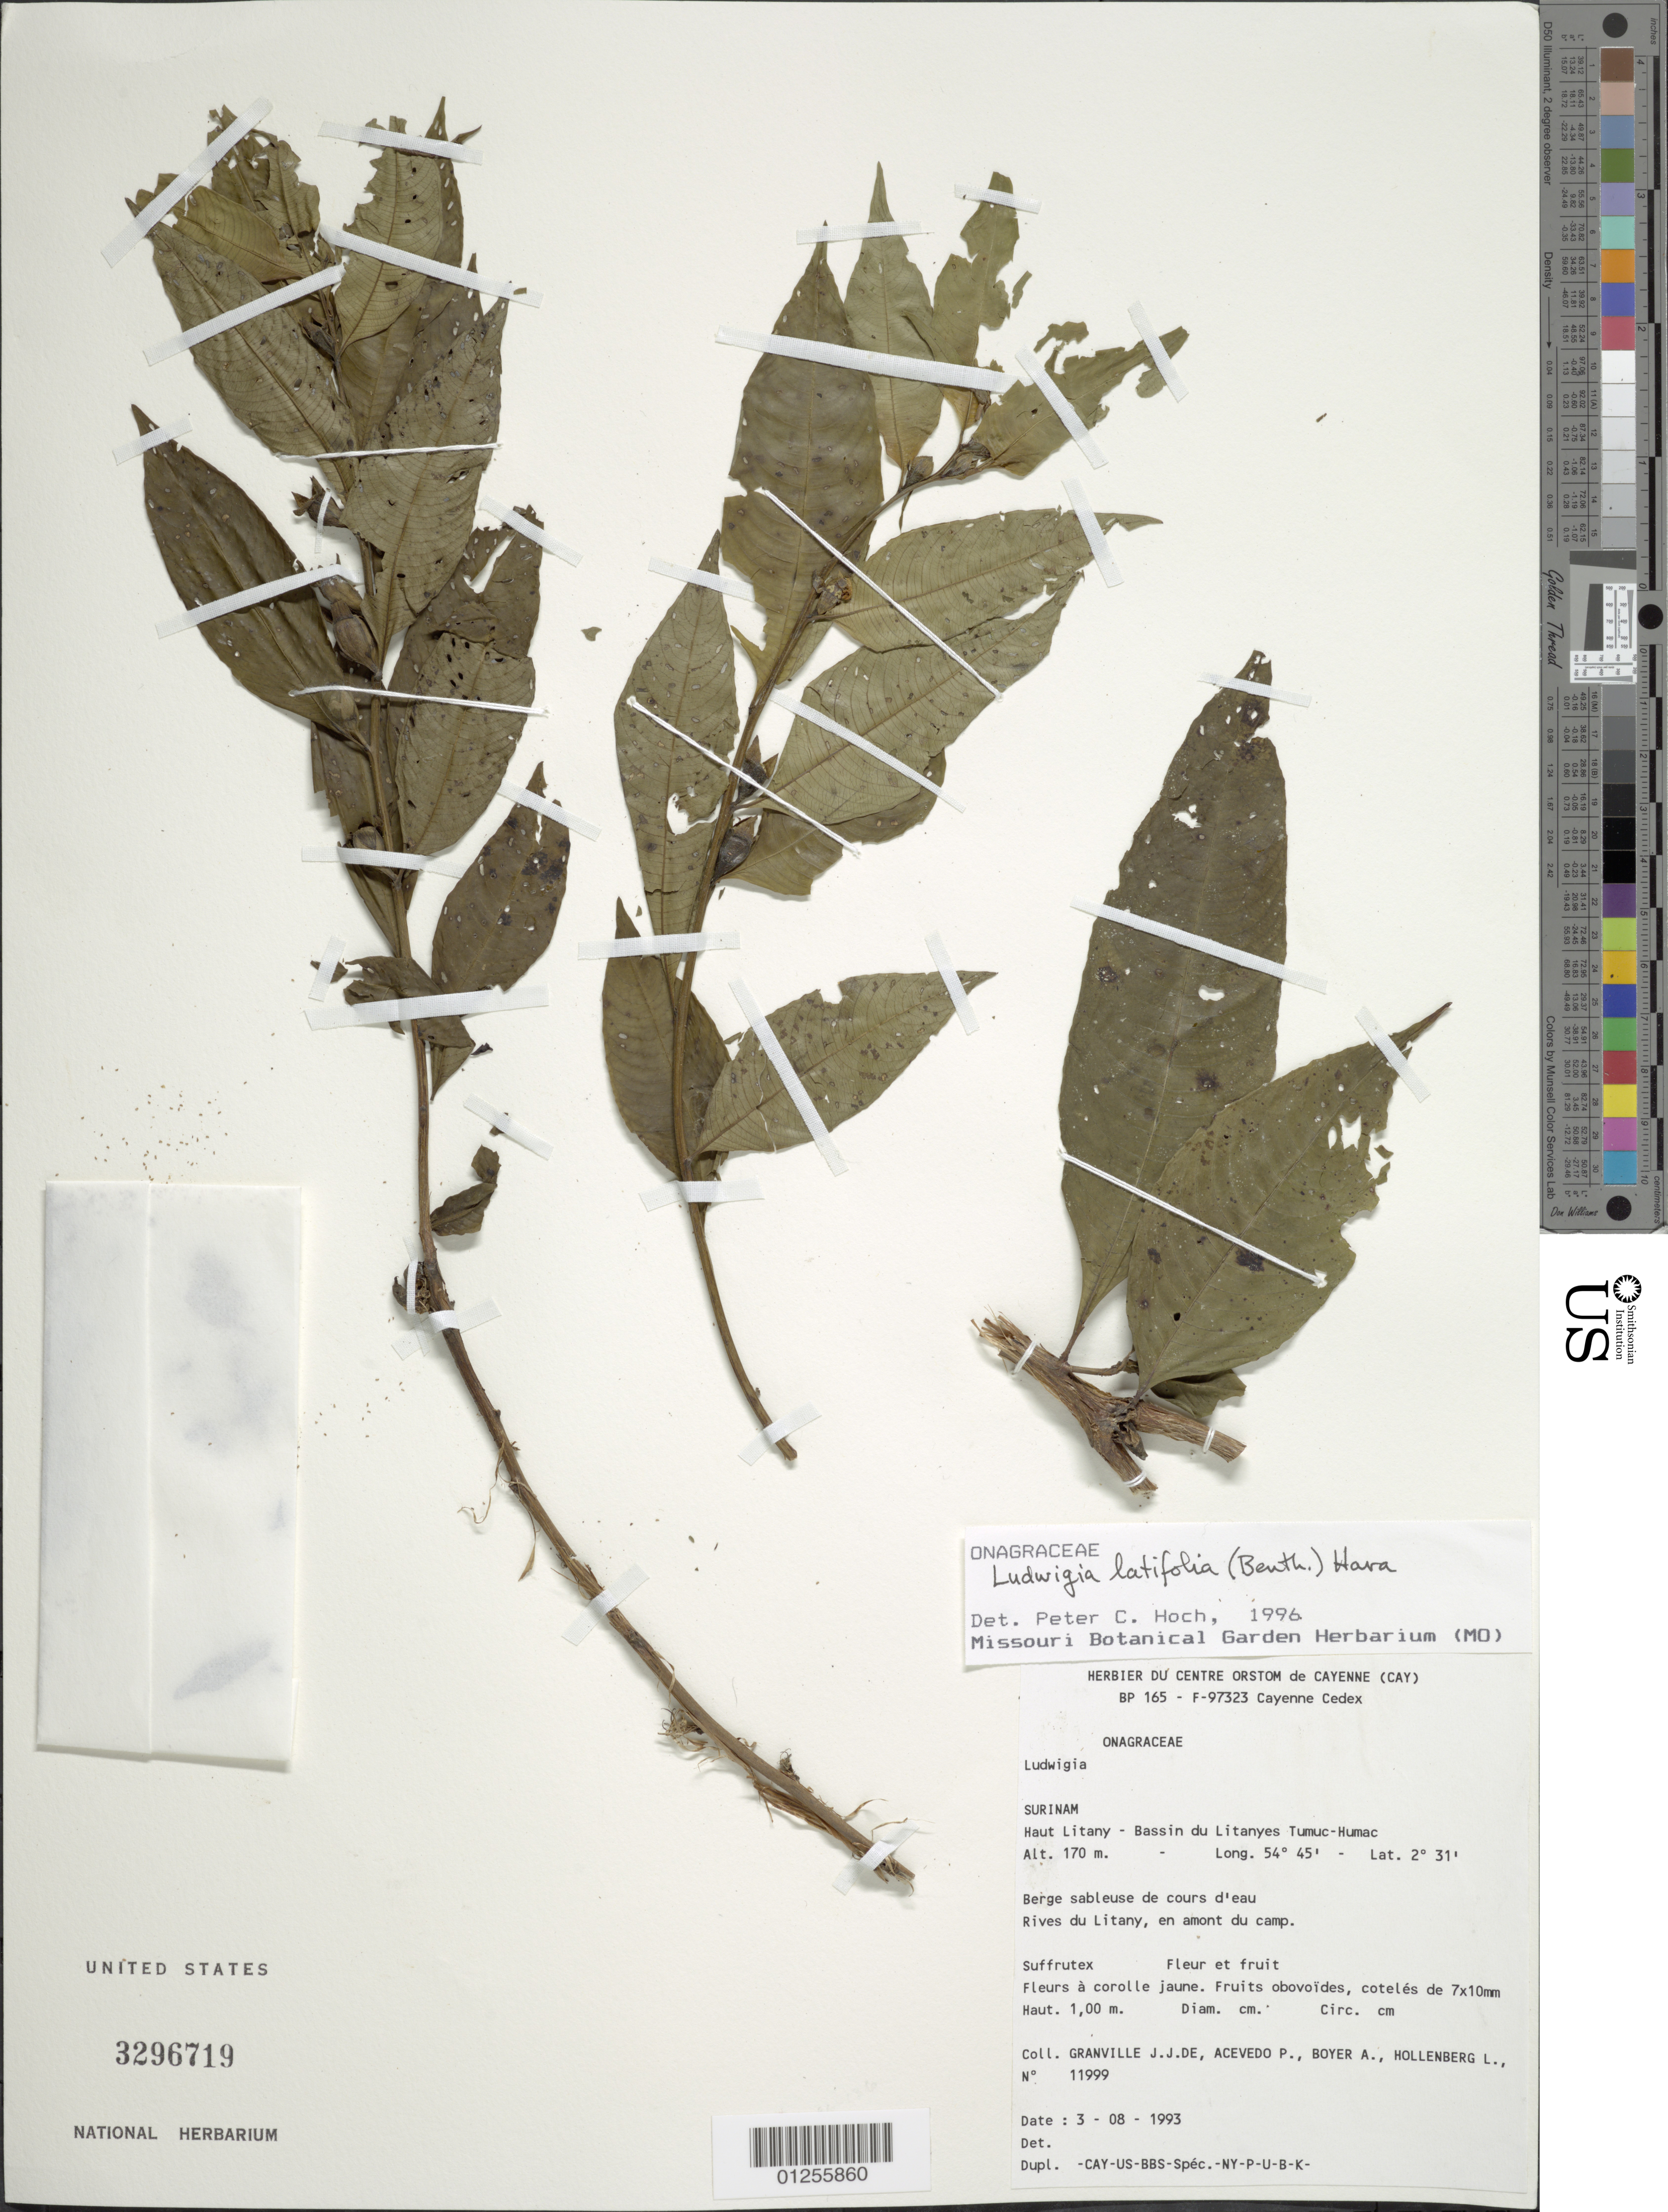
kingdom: Plantae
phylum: Tracheophyta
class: Magnoliopsida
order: Myrtales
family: Onagraceae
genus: Ludwigia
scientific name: Ludwigia latifolia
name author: (Benth.) H. Hara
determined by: Hoch, P. C.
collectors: J.-J. de Granville, P. Acevedo-Rodr., A. Boyer & L. A. Hollenberg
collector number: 11999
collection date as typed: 3 August 1993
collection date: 1993-08-03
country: Suriname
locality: Haut Litany - Bassin du Litanyes Tumuc-Humac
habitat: Berge sableuse de cours d'eau; Rives du Litany, en amont du camp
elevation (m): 170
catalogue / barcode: US 3296719